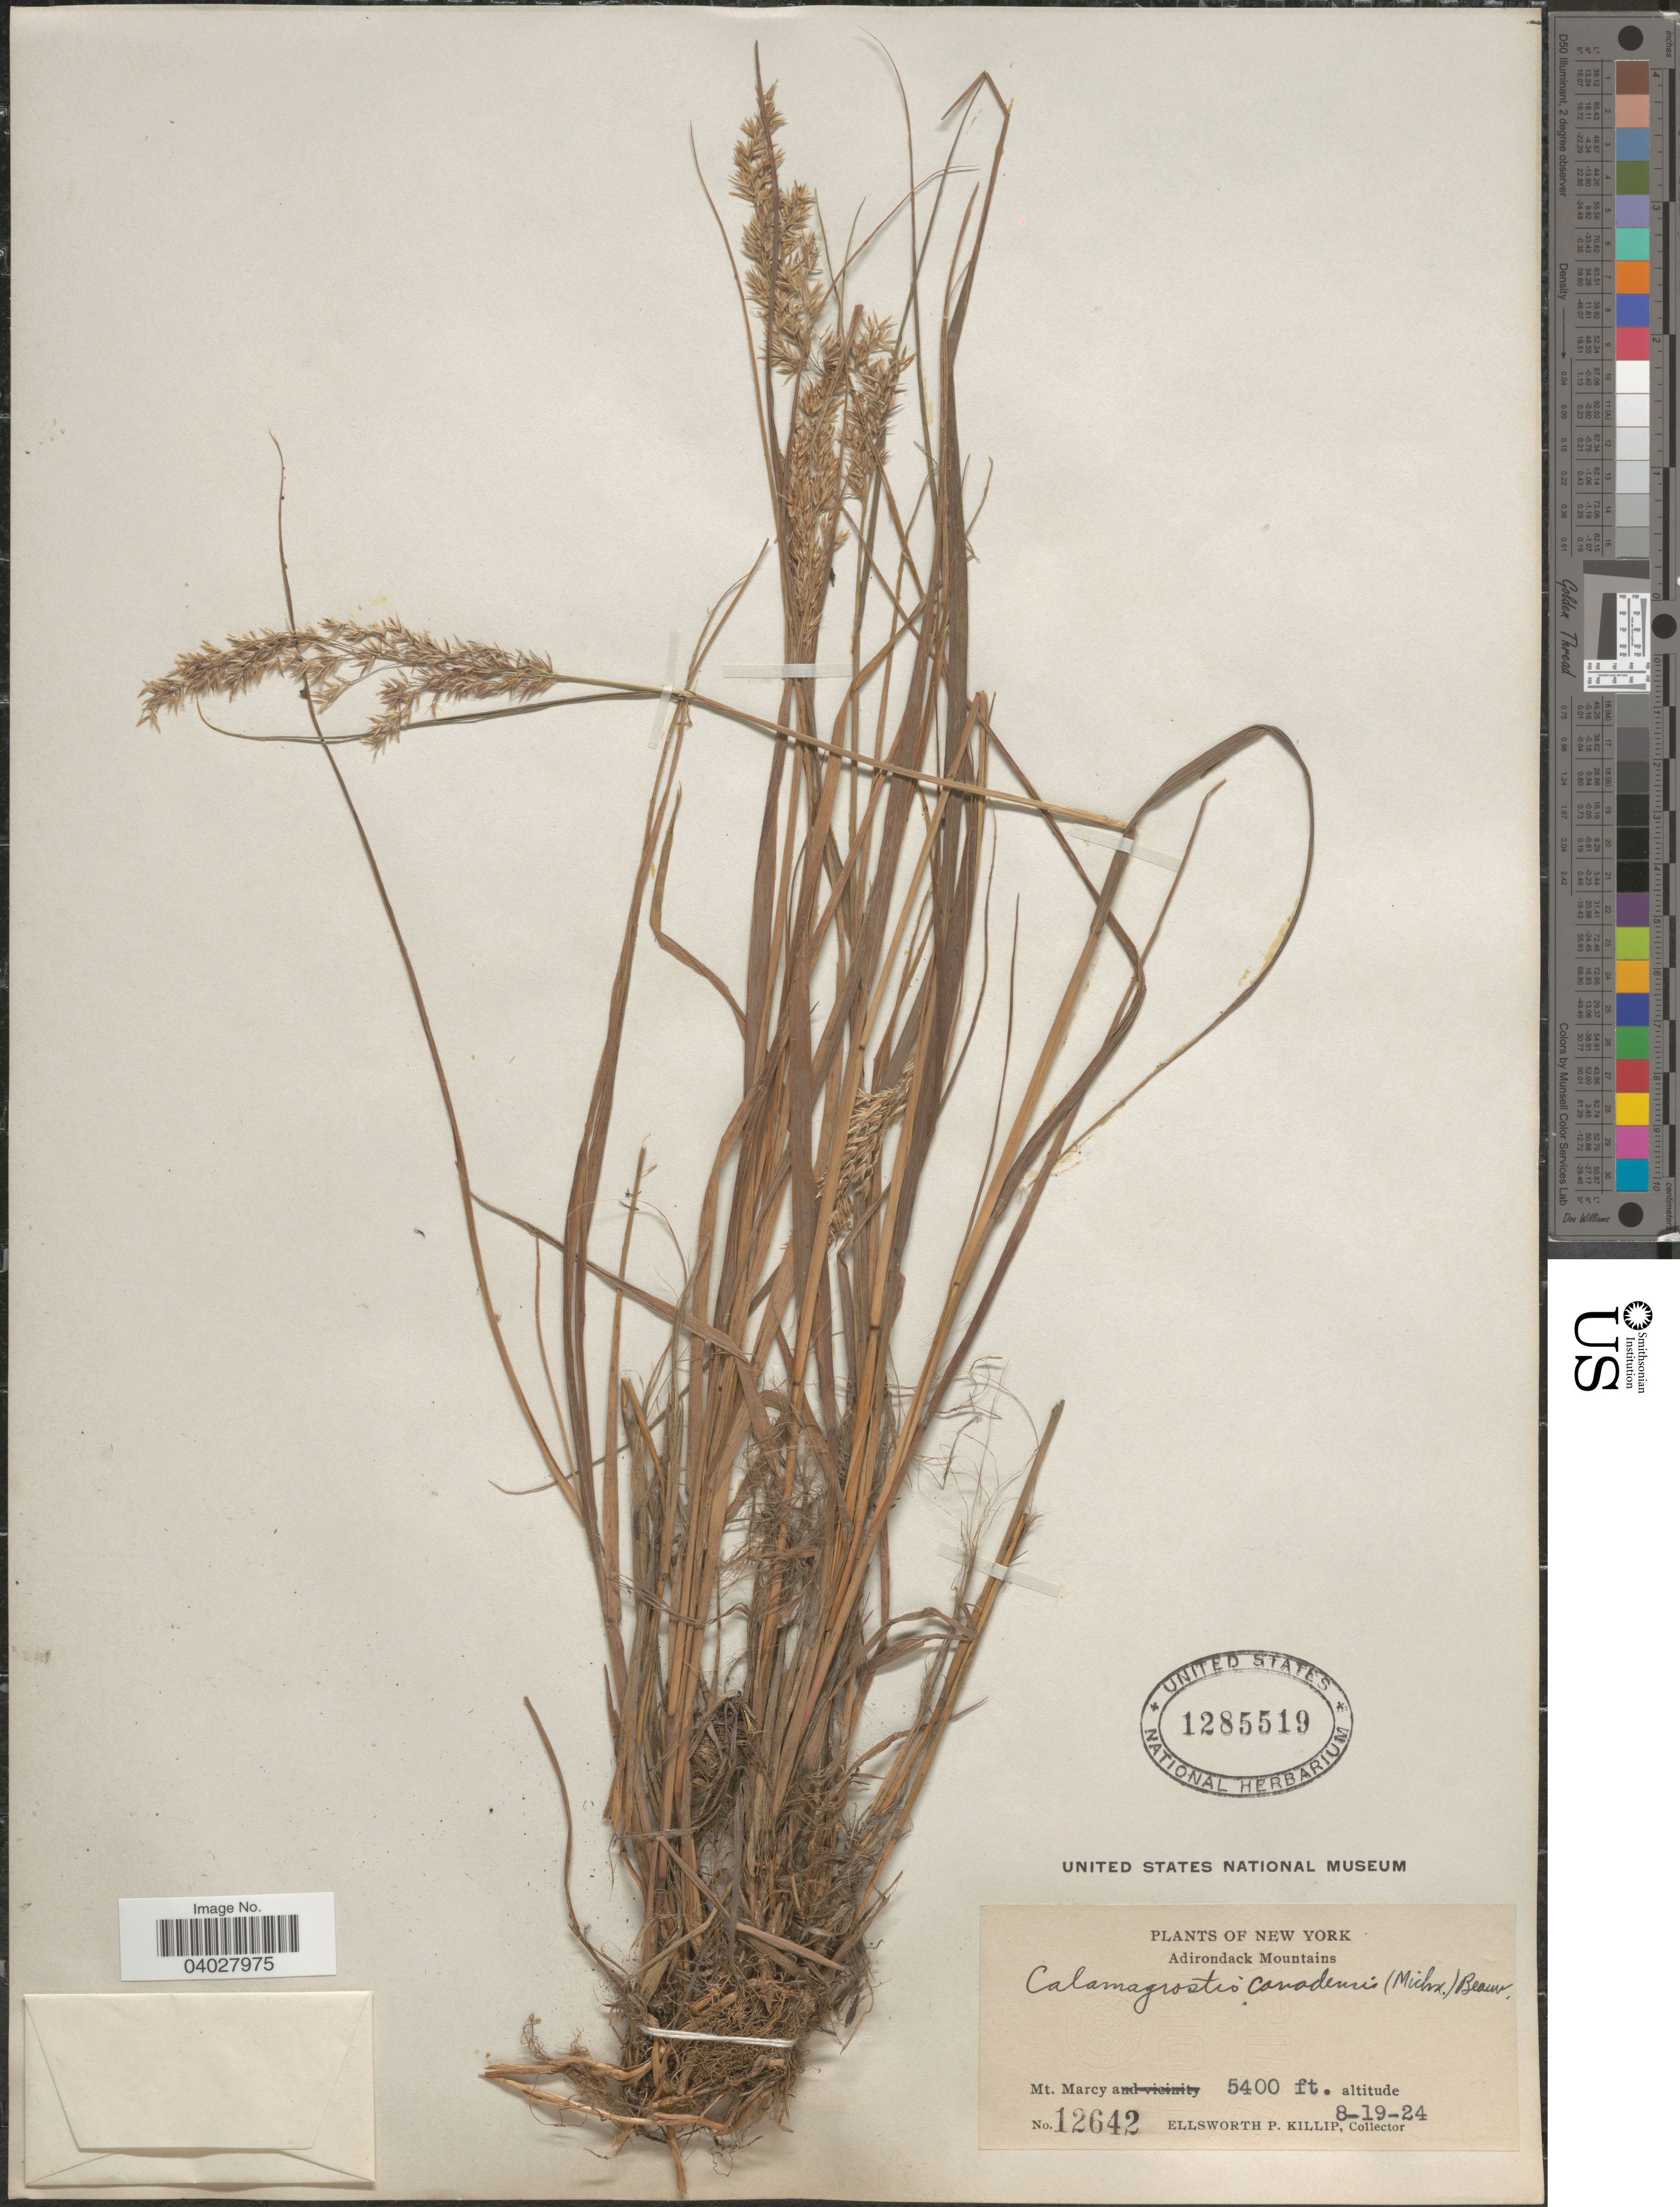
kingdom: Plantae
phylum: Tracheophyta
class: Liliopsida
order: Poales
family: Poaceae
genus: Calamagrostis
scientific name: Calamagrostis canadensis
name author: (Michx.) P. Beauv.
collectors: E. P. Killip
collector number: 12642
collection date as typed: Transcribed d/m/y: 19/8/24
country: United States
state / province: New York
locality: Adirondack Mountains. Mt. Marcy.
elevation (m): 1646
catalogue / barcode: US 1285519